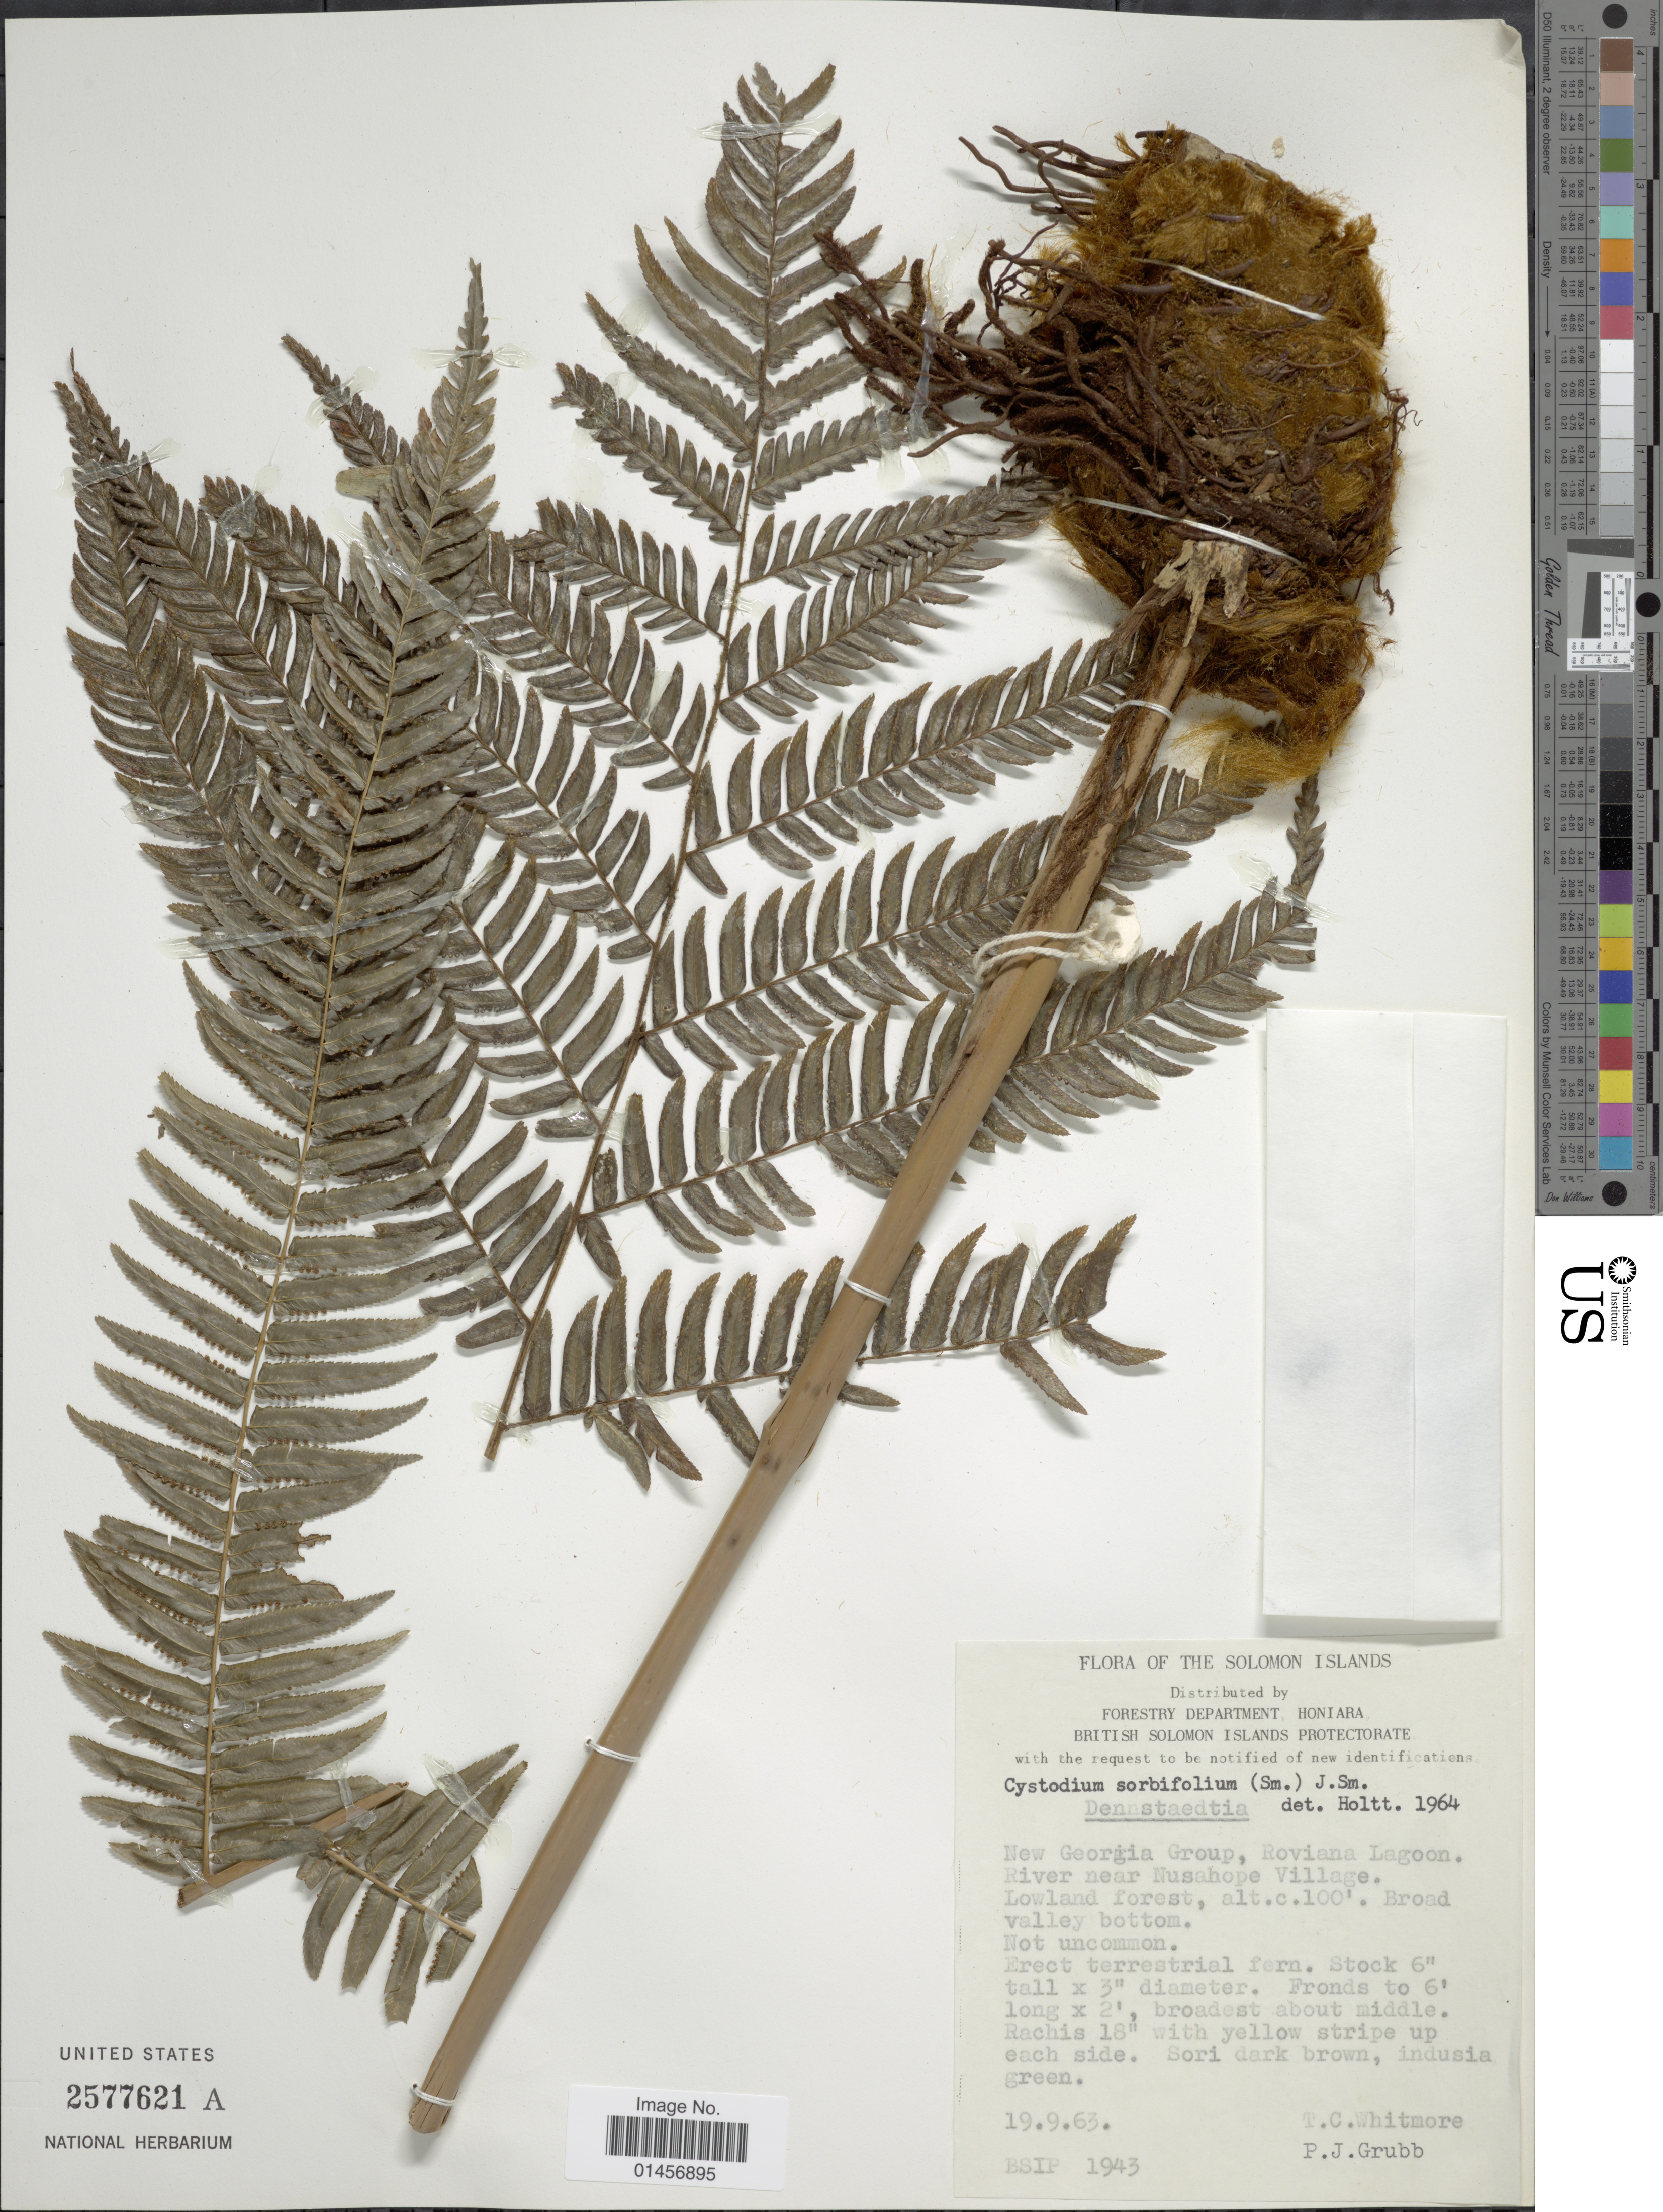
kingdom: Plantae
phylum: Tracheophyta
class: Polypodiopsida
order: Polypodiales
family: Cystodiaceae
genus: Cystodium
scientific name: Cystodium sorbifolium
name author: (J. Sm.) J. Sm.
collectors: T. C. Whitmore & P. J. Grubb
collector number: BSIP 1943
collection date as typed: Transcribed d/m/y: 19/9/63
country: Solomon Islands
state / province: Solomon Islands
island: New Georgia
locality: Forestry Department, Honiara, New Georgia Group, Roviana Lagoon. River near Nusahope Village. Broad valley bottom.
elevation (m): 30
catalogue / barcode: US 25776121A